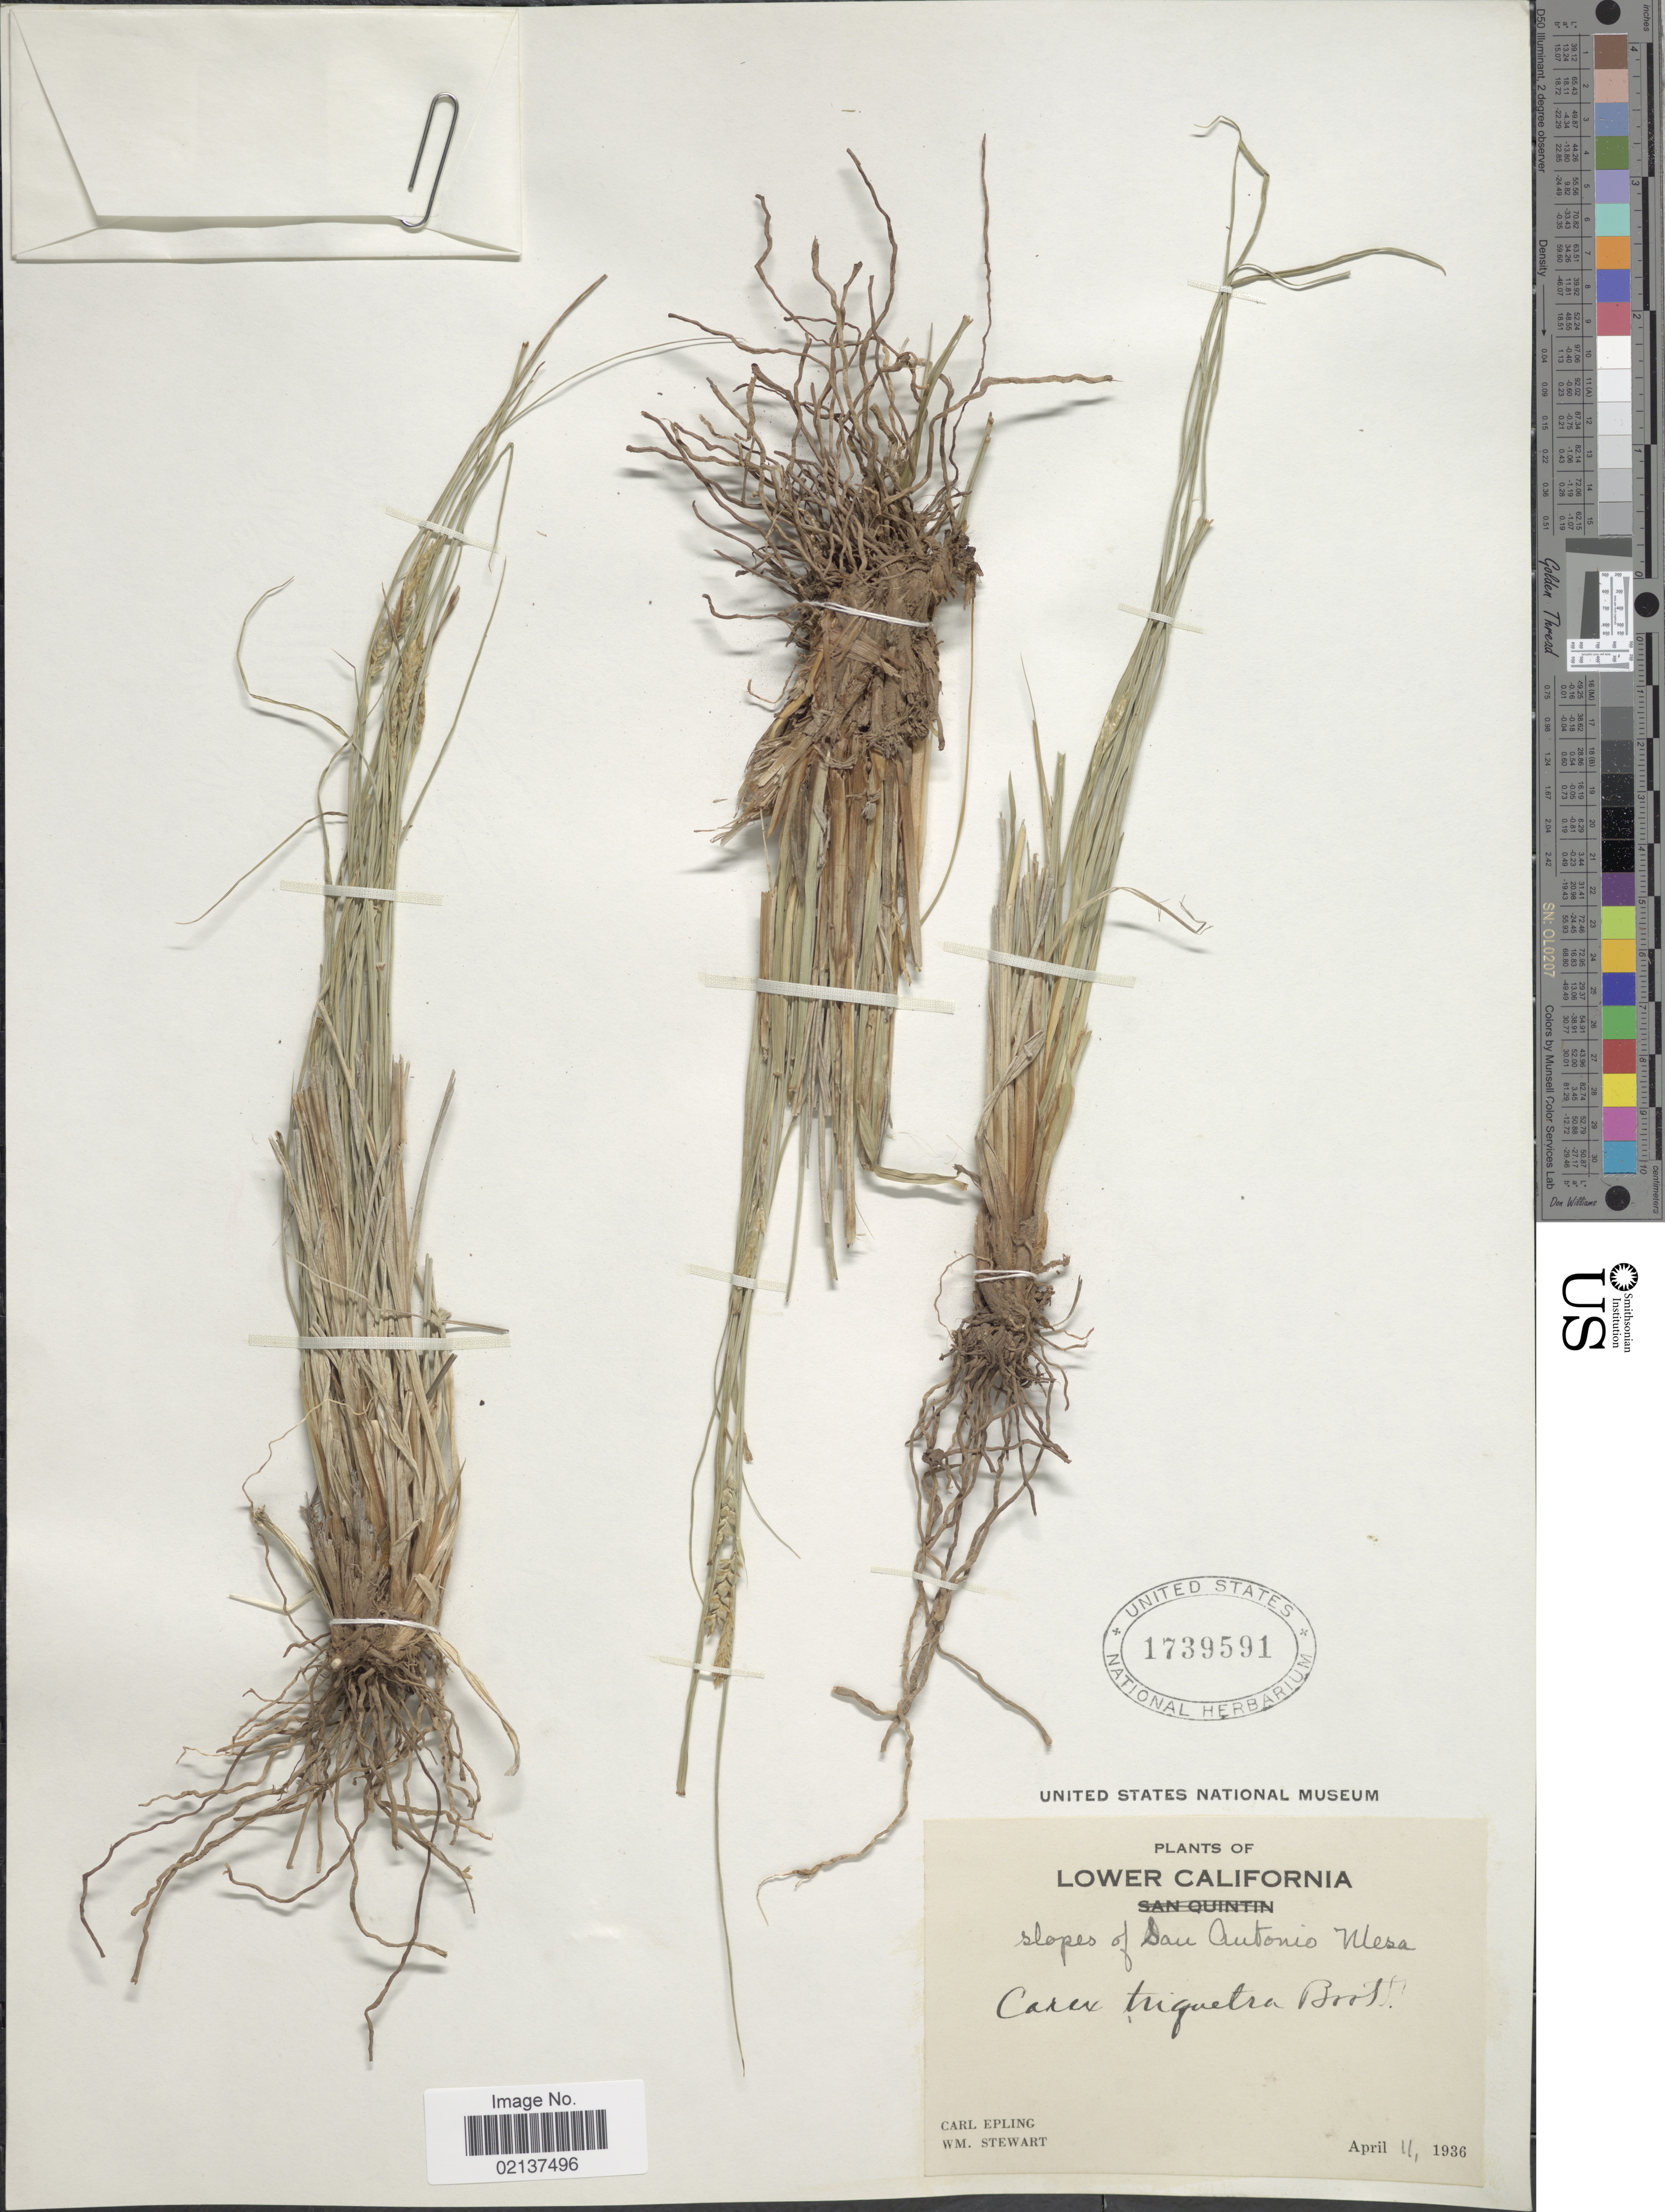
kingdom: Plantae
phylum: Tracheophyta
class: Liliopsida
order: Poales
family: Cyperaceae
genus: Carex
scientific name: Carex triquetra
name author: Boott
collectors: C. C. Epling & W. Stewart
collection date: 1936-04-11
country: Mexico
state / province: Baja California Sur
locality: Lower California, slopes of San Antonio Mesa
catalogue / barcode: US 1739591